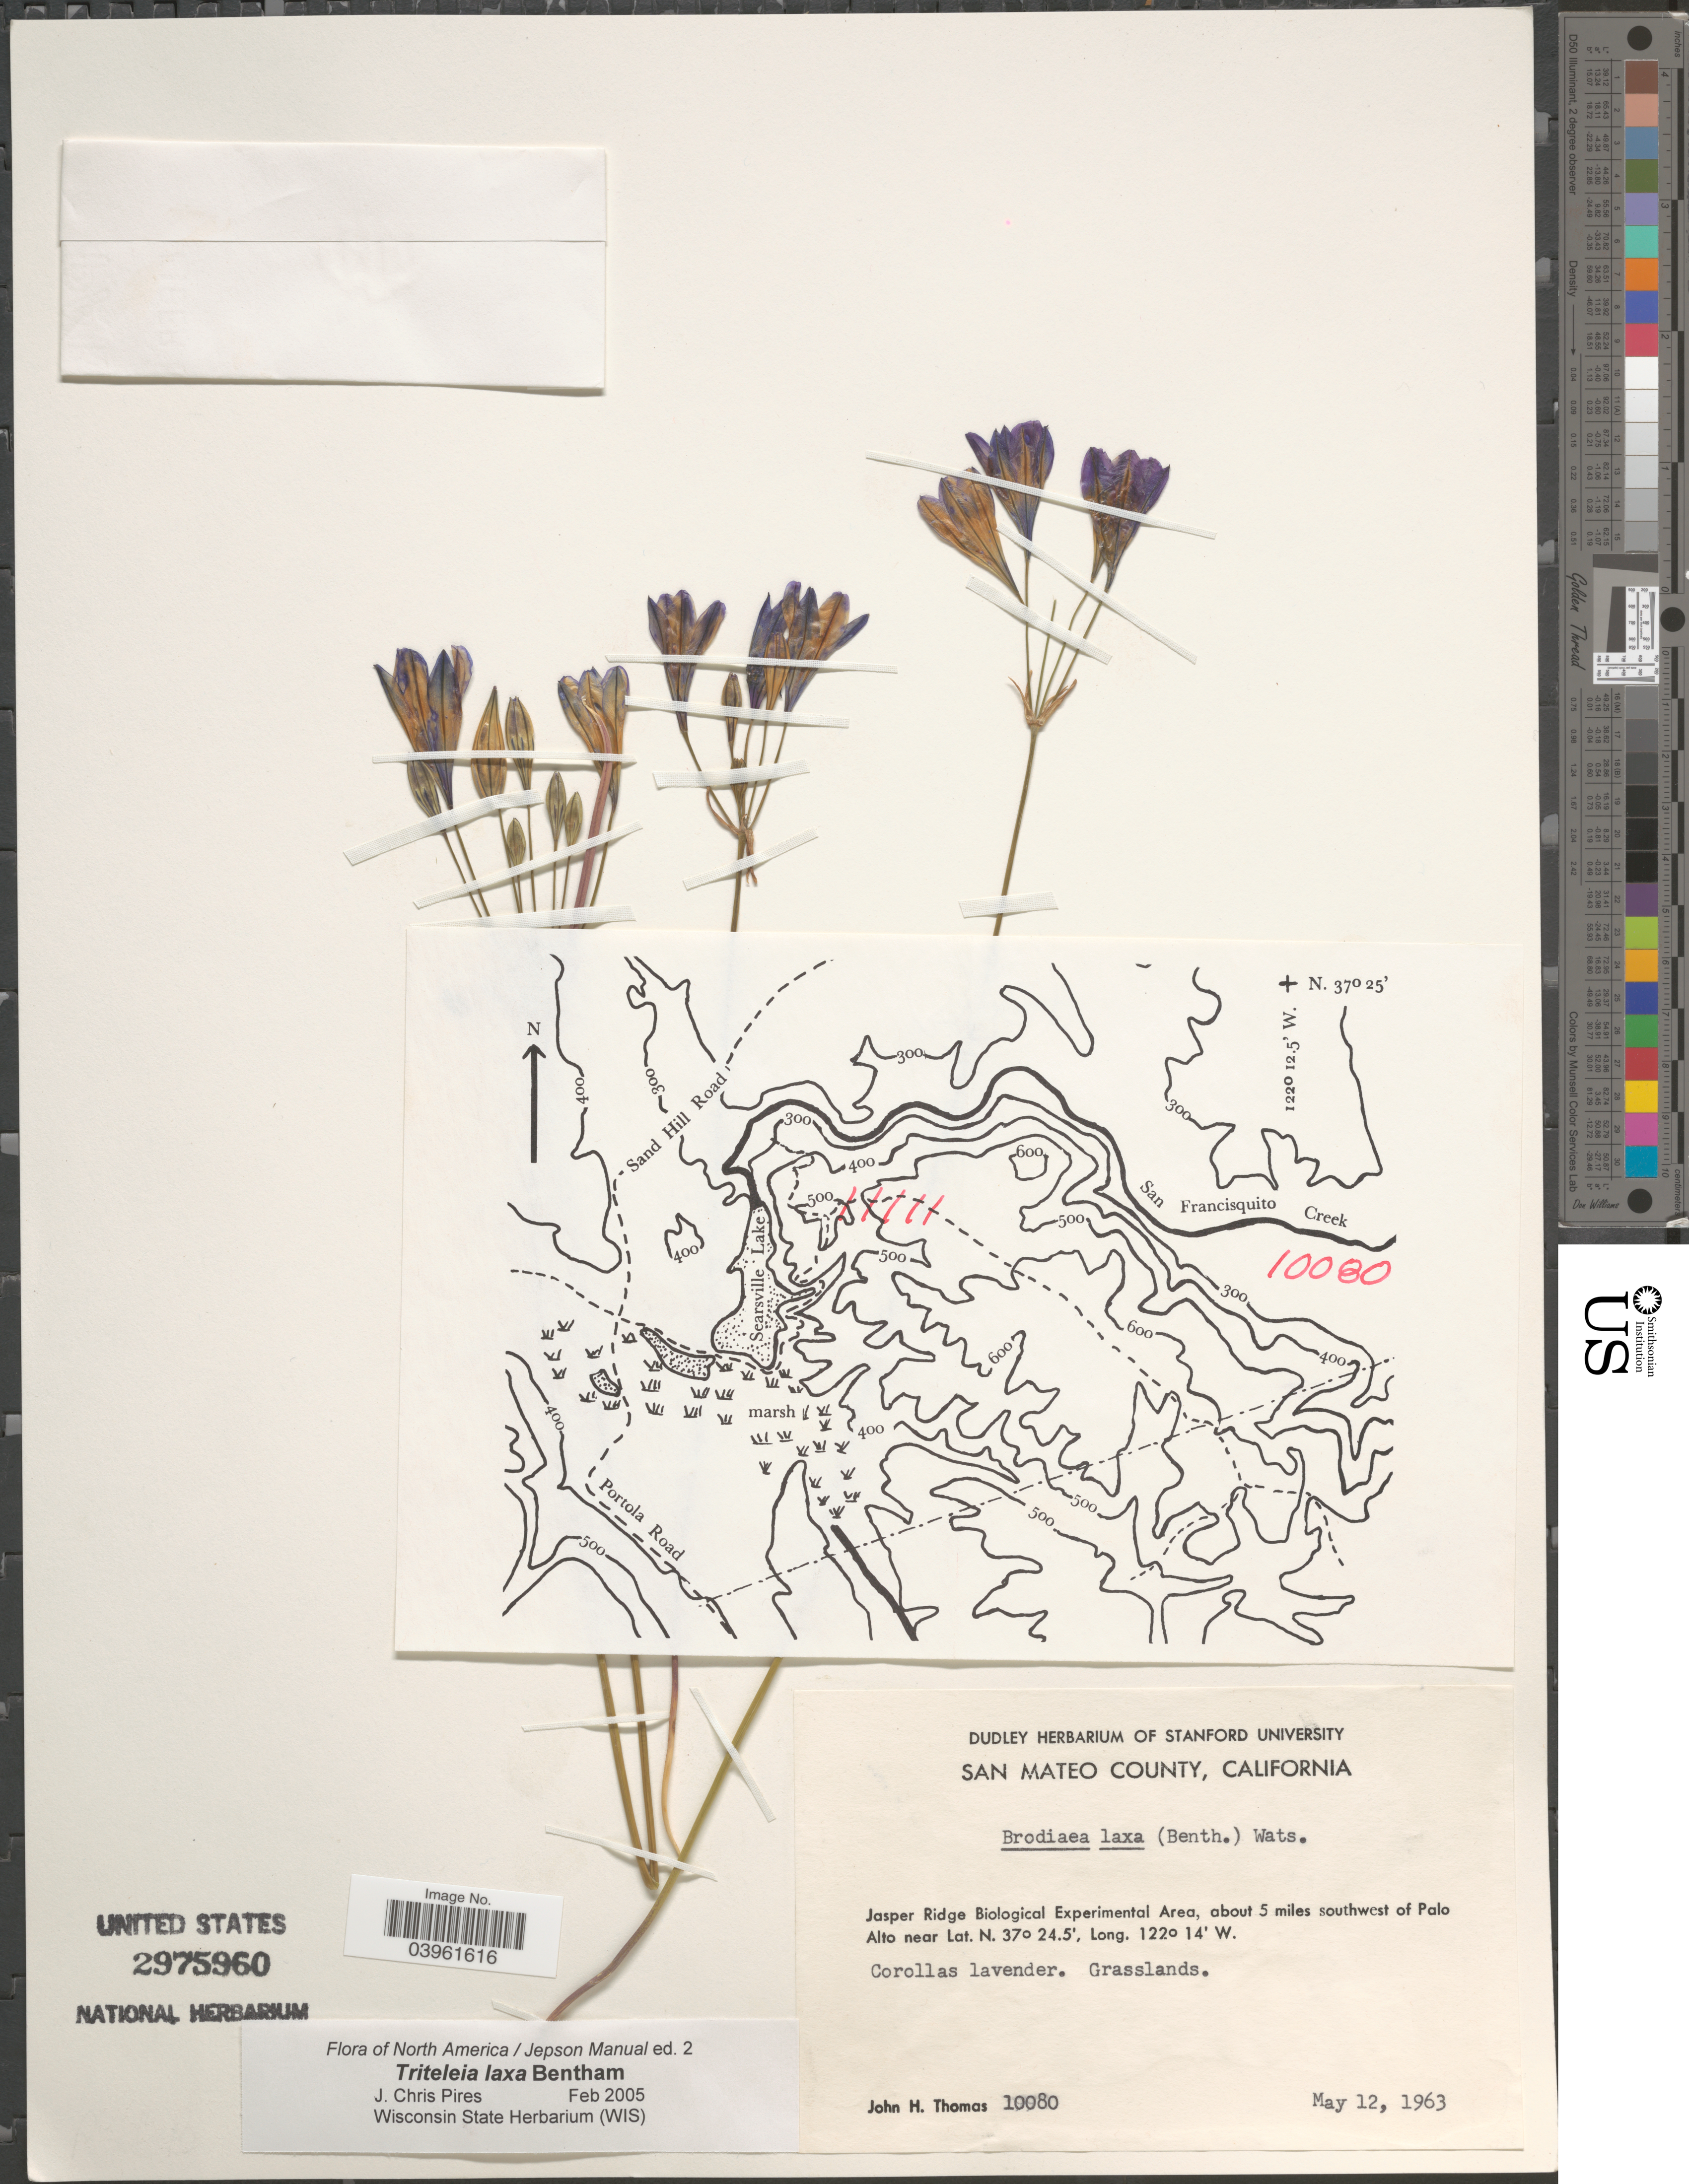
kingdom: Plantae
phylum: Tracheophyta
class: Liliopsida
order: Asparagales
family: Asparagaceae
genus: Triteleia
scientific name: Triteleia laxa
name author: Benth.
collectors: J. H. Thomas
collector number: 10080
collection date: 1963-05-12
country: United States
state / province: California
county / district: San Mateo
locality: San Mateo County. Jasper Ridge Biological Experimental Area, about 5 miles southwest of Palo Alto.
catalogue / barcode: US 2975960